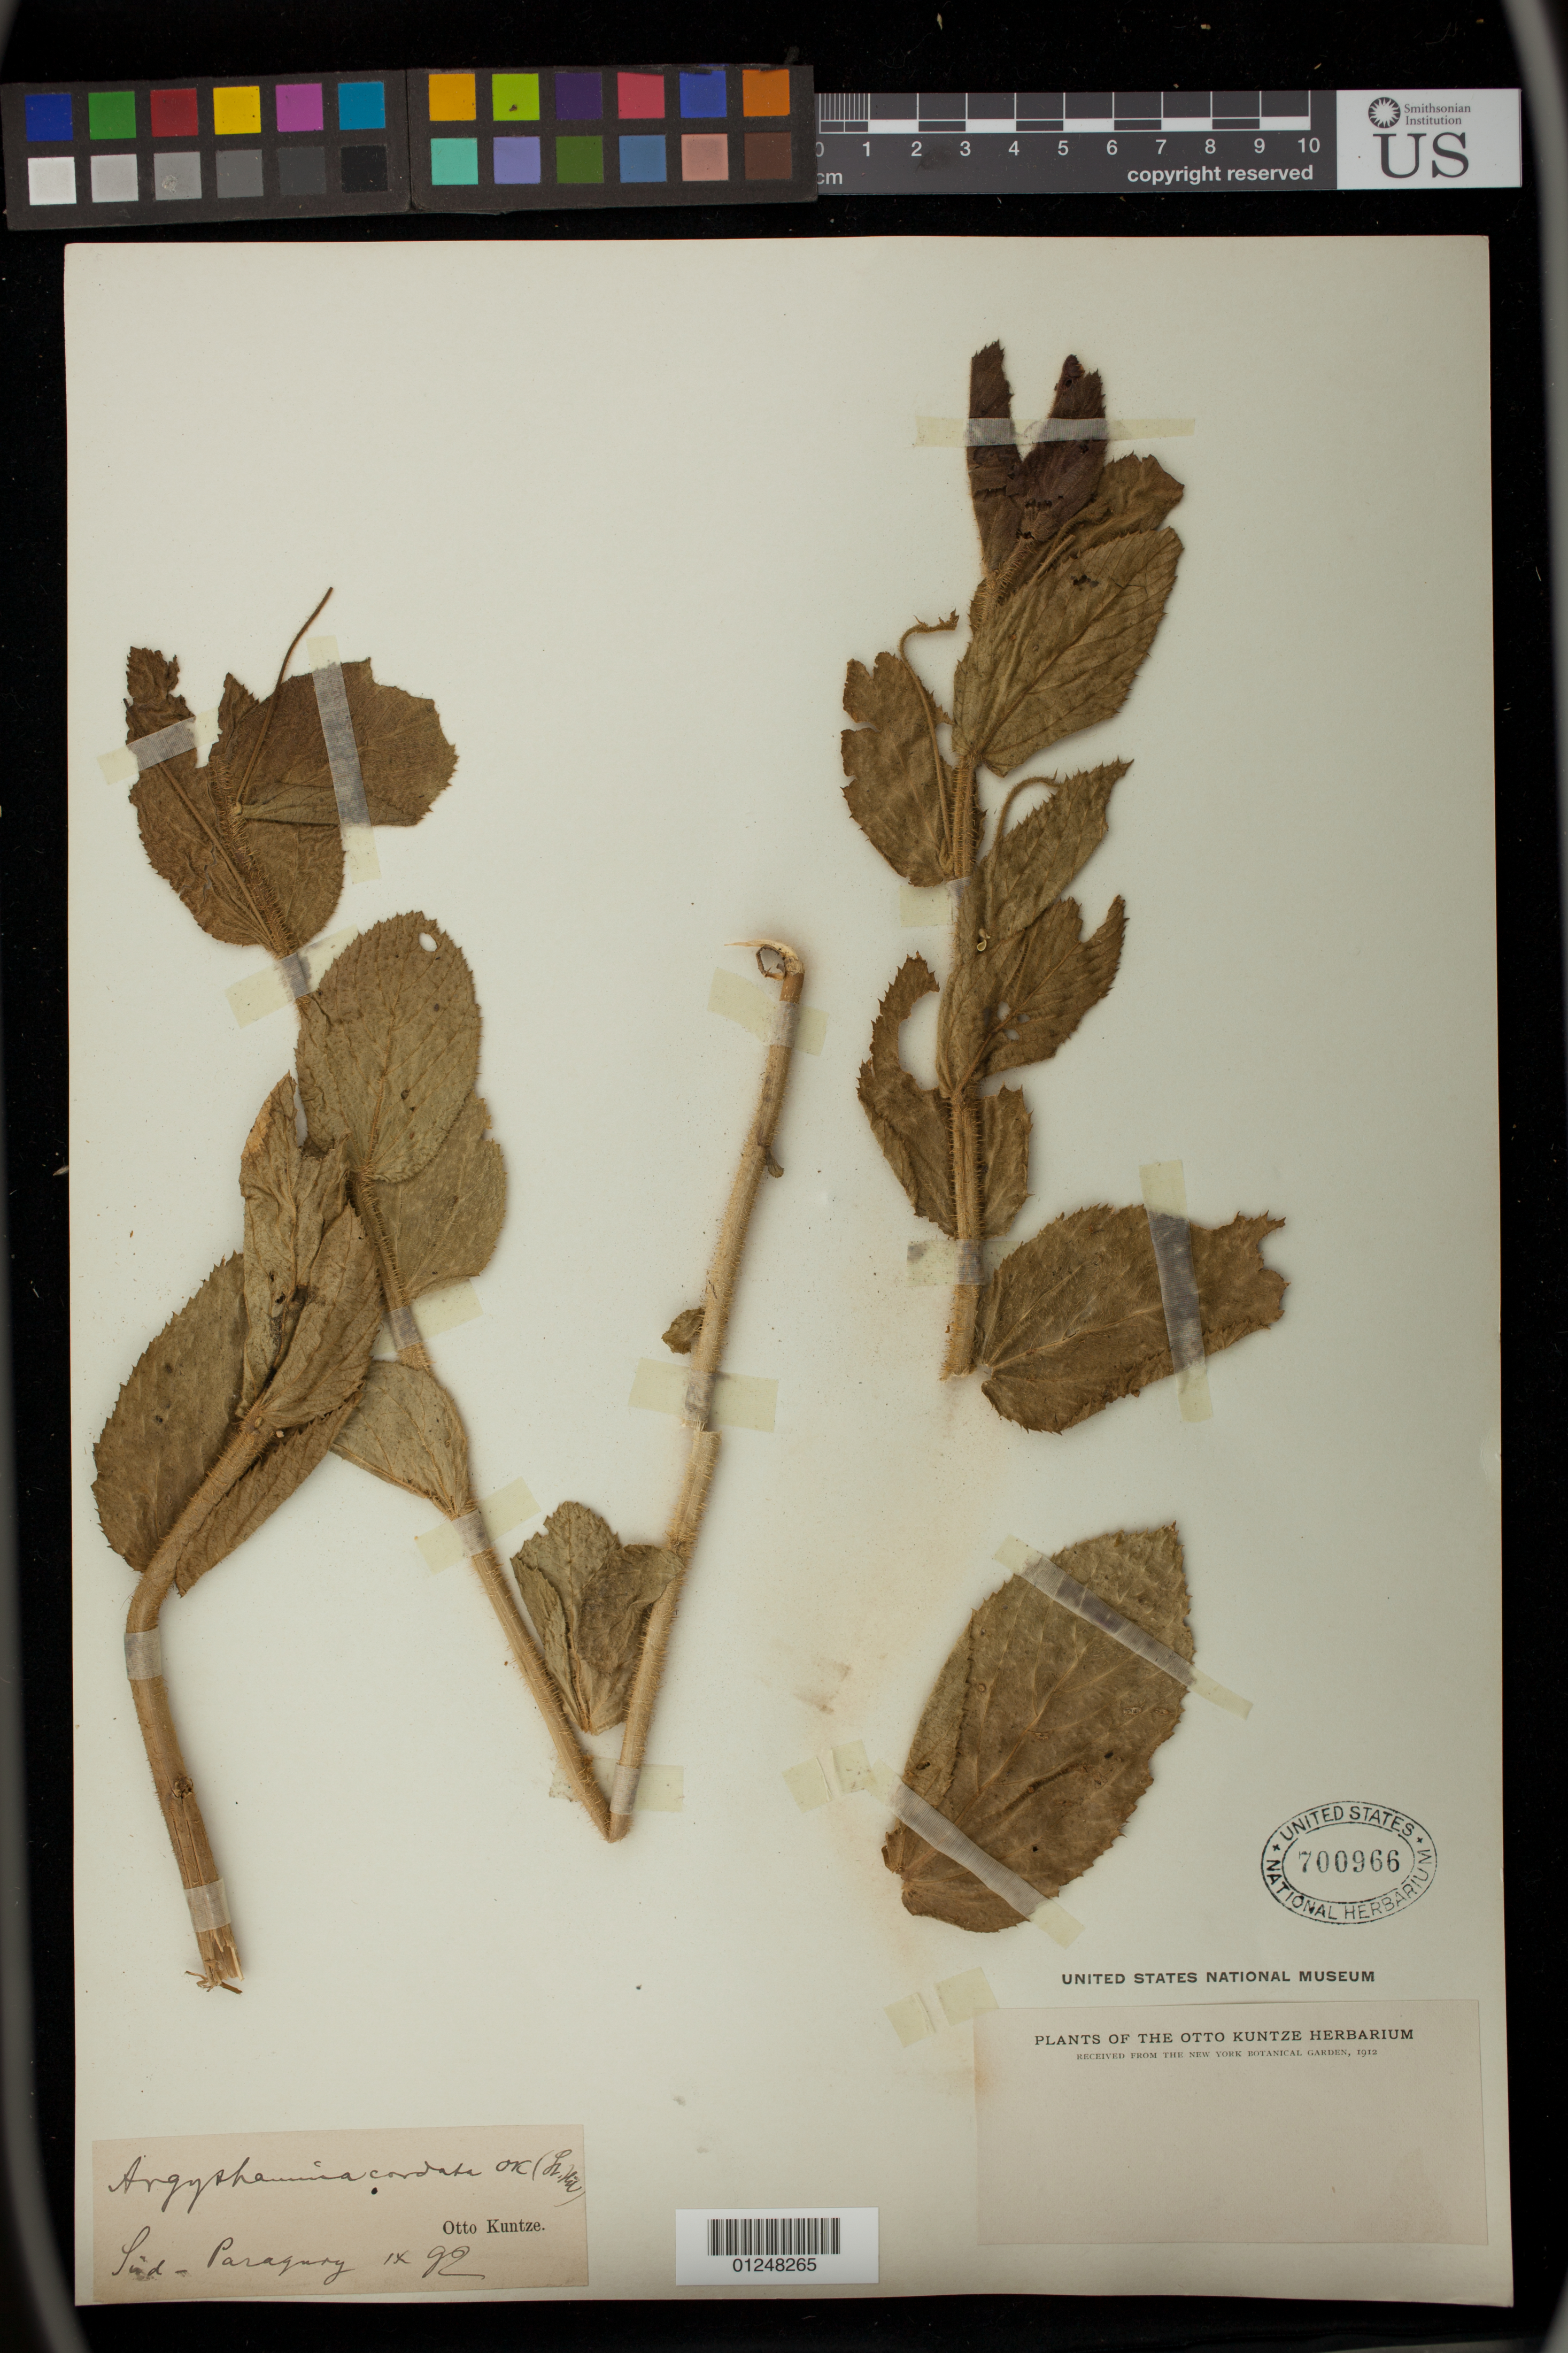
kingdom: Plantae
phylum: Tracheophyta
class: Magnoliopsida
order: Malpighiales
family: Euphorbiaceae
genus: Caperonia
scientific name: Caperonia cordata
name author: A. St.-Hil.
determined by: Külkamp, Josimar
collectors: C.E.O. Kuntze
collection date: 1892-09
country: Paraguay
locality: Sud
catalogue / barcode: US 700966